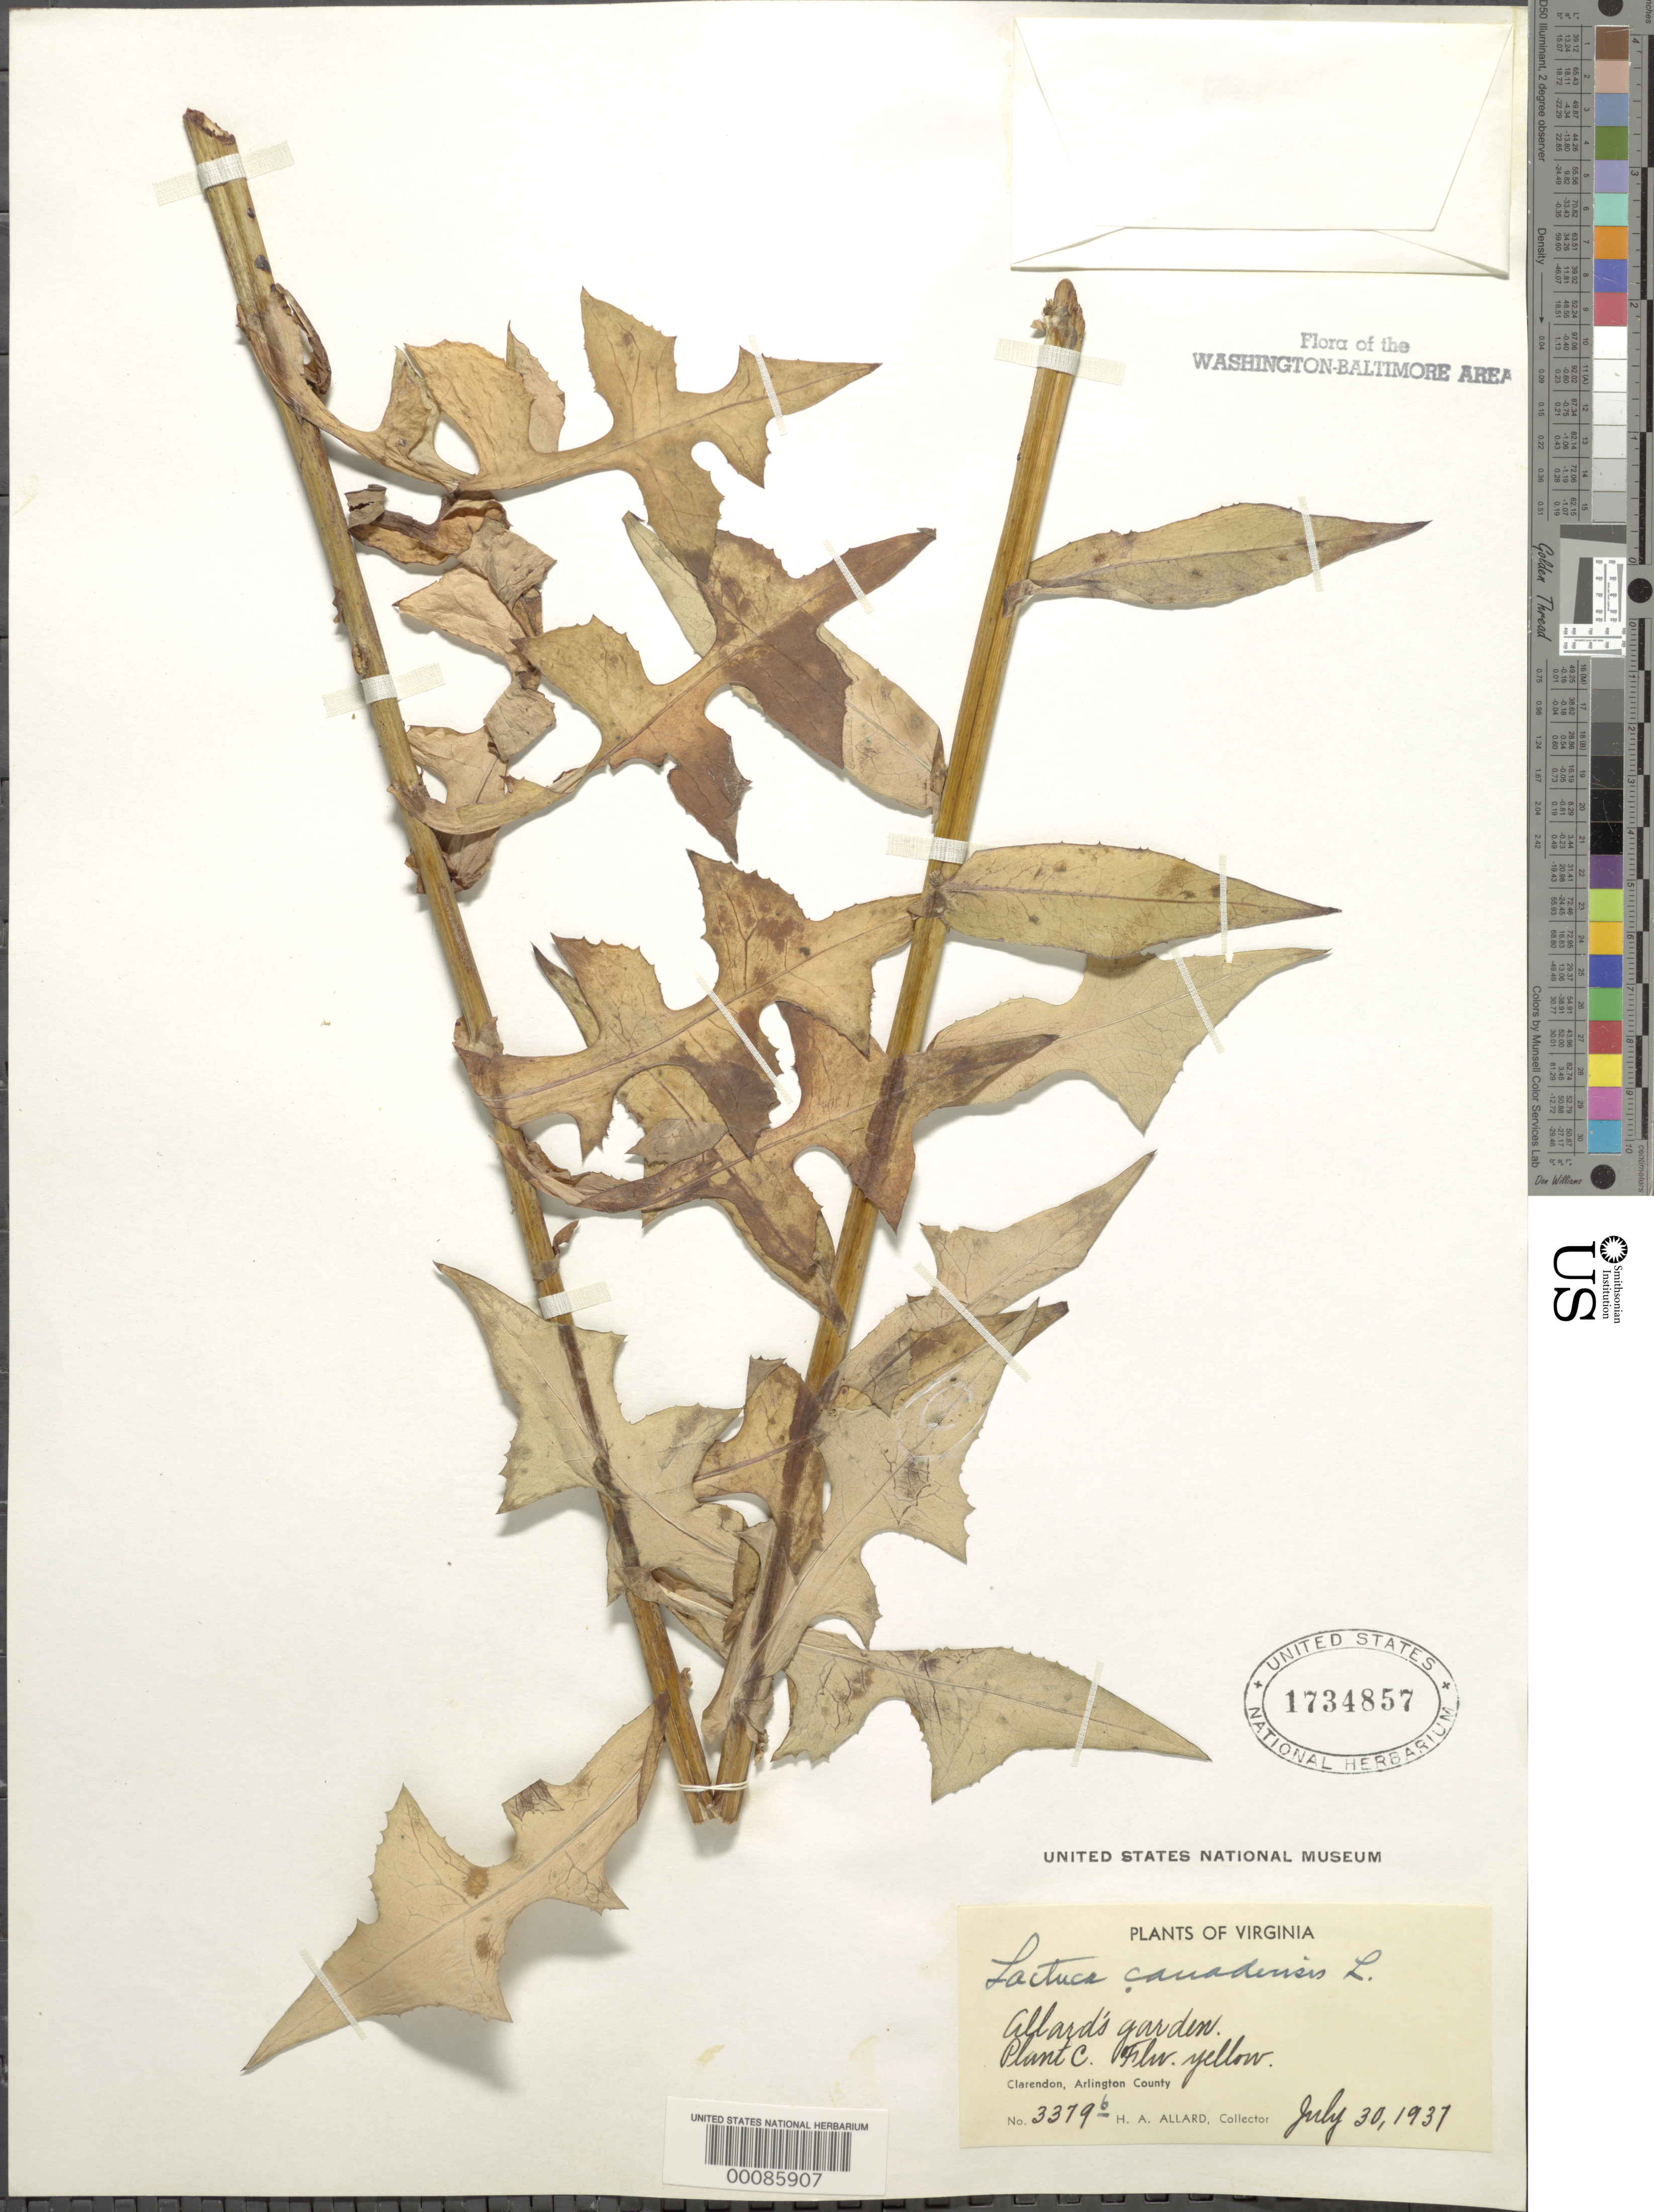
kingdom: Plantae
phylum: Tracheophyta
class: Magnoliopsida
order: Asterales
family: Asteraceae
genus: Lactuca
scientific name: Lactuca canadensis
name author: L.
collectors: H. A. Allard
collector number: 3379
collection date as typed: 30 Jul 1937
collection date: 1937-07-30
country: United States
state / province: Virginia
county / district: Arlington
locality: Allard's garden Clarendon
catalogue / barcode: US 1734857